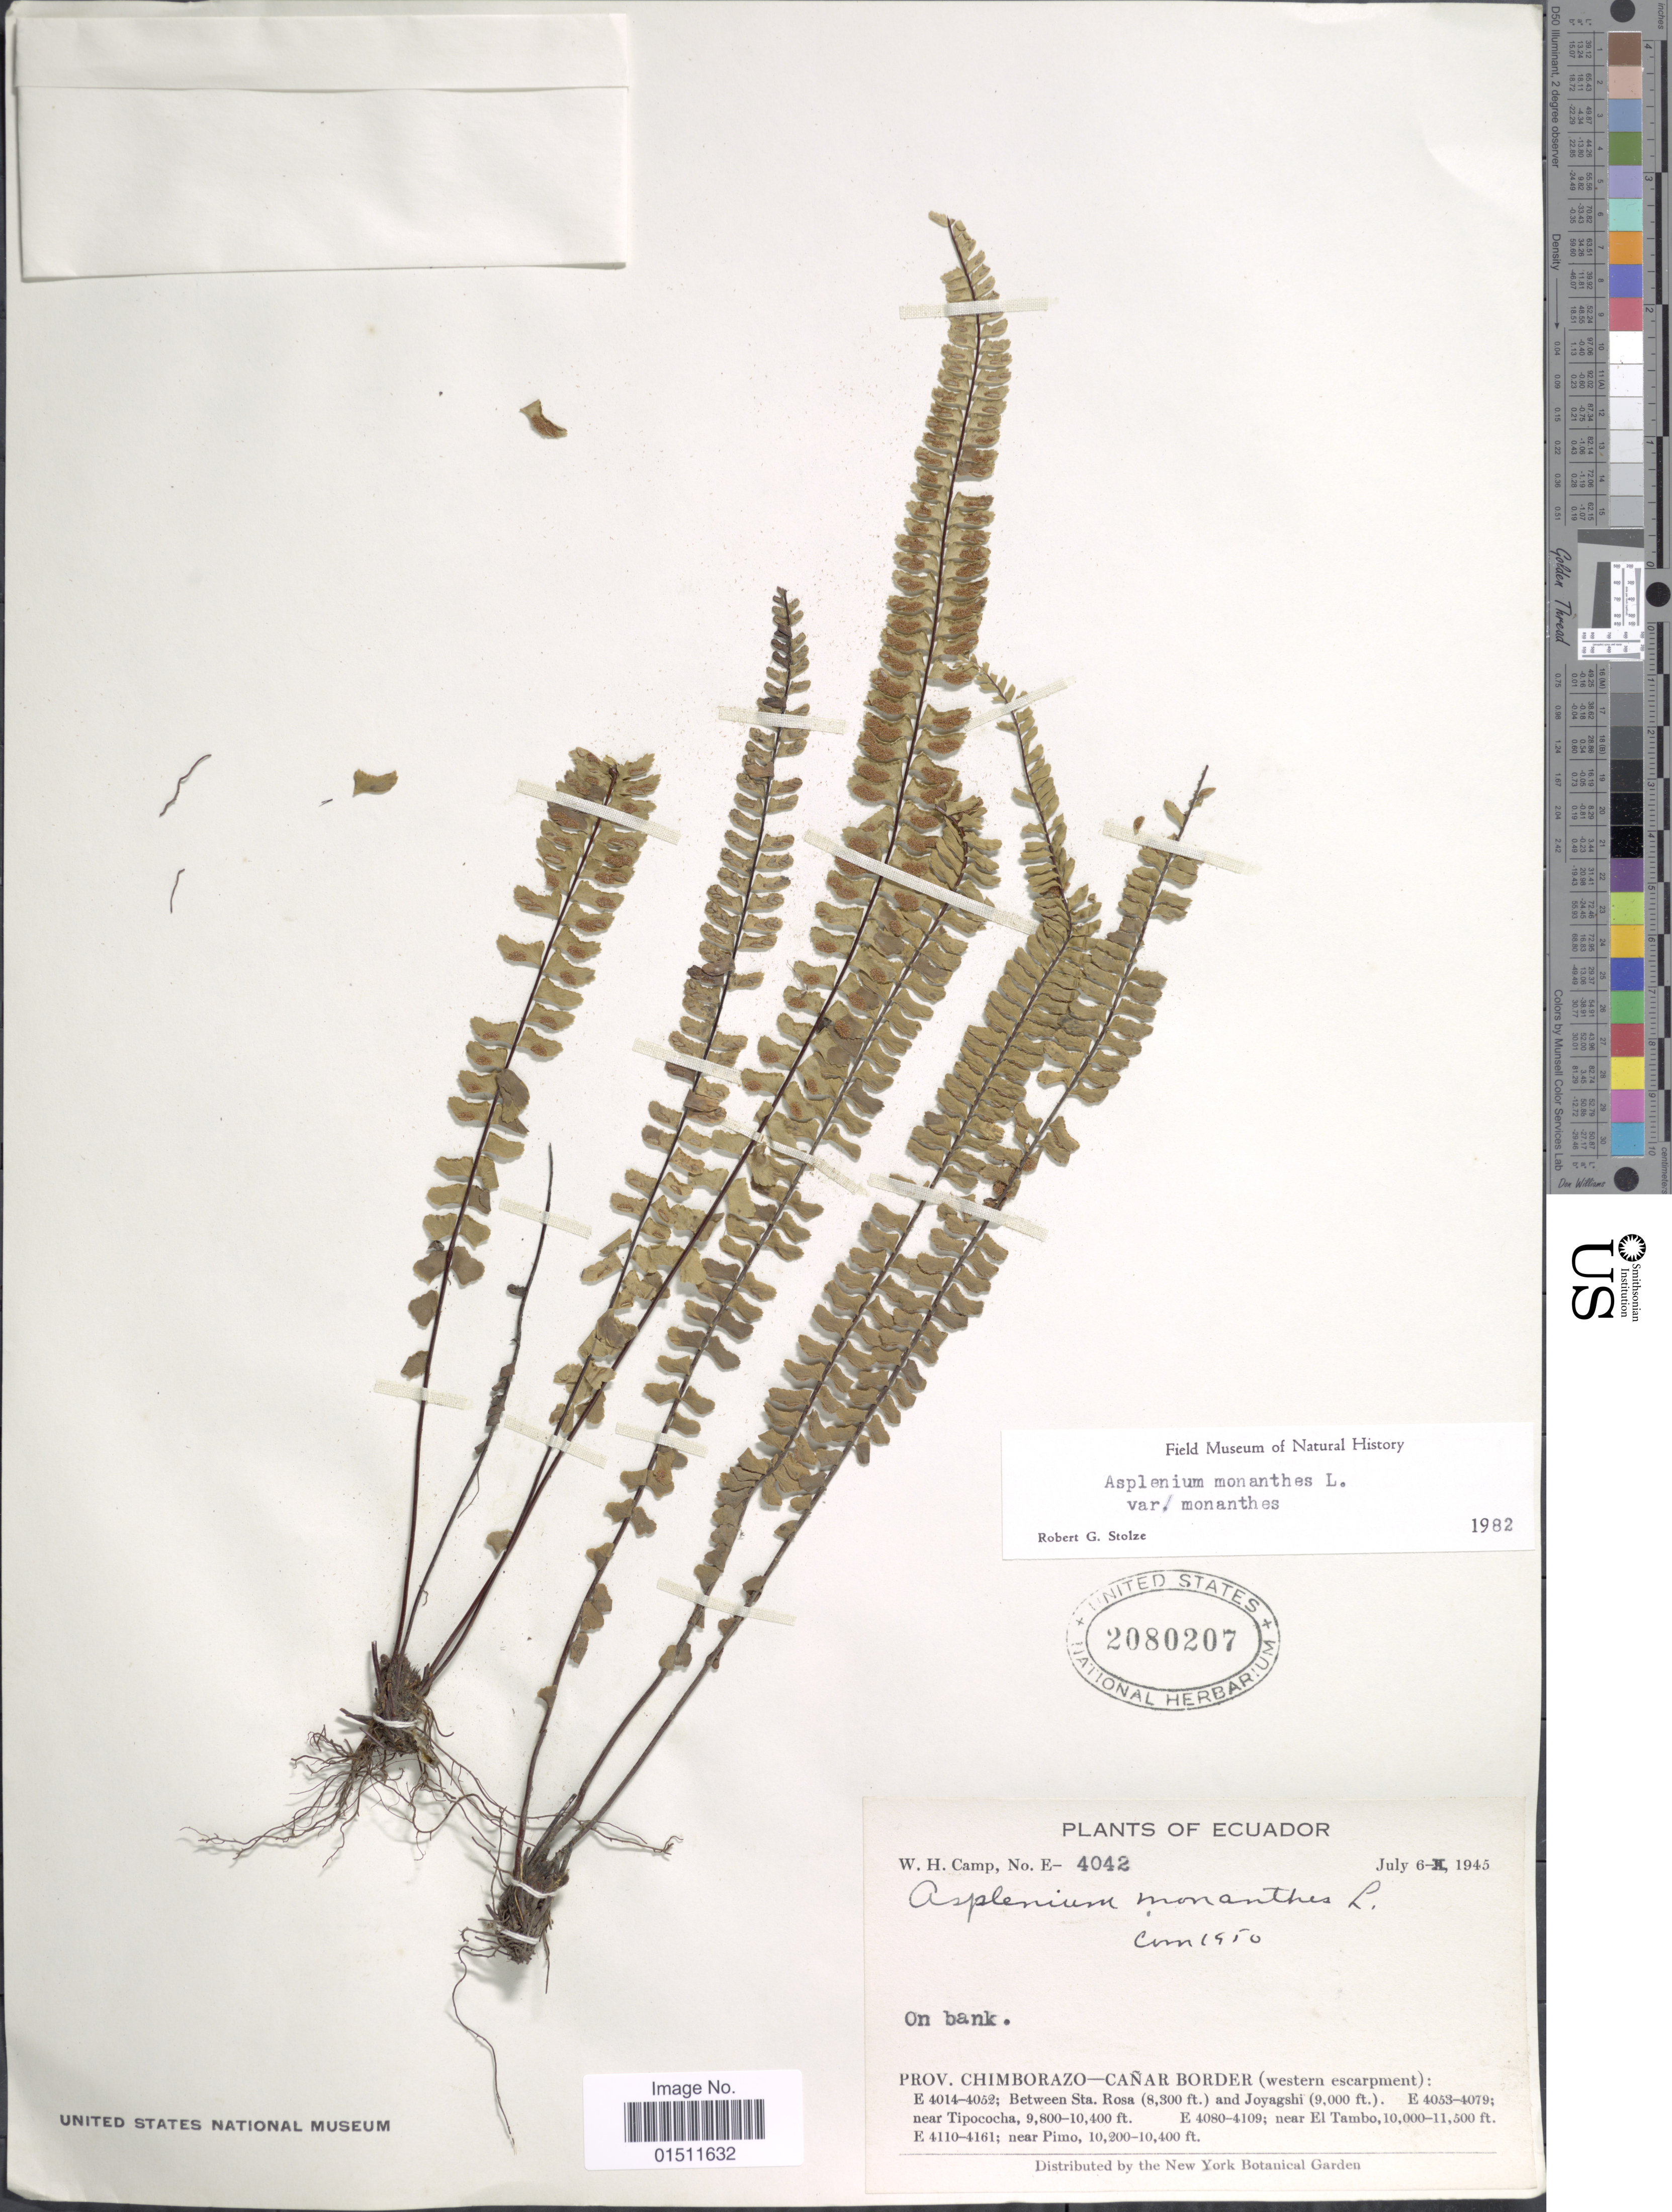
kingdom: Plantae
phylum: Tracheophyta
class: Polypodiopsida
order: Polypodiales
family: Aspleniaceae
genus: Asplenium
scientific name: Asplenium monanthes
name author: L.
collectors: W. H. Camp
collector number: E-4042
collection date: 1945-07-06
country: Ecuador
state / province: Chimborazo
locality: Prov. Chimborazo-Canar Border (western escarpment): between Sta. Rosa and Joyagshi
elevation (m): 2530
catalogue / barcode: US 2080207